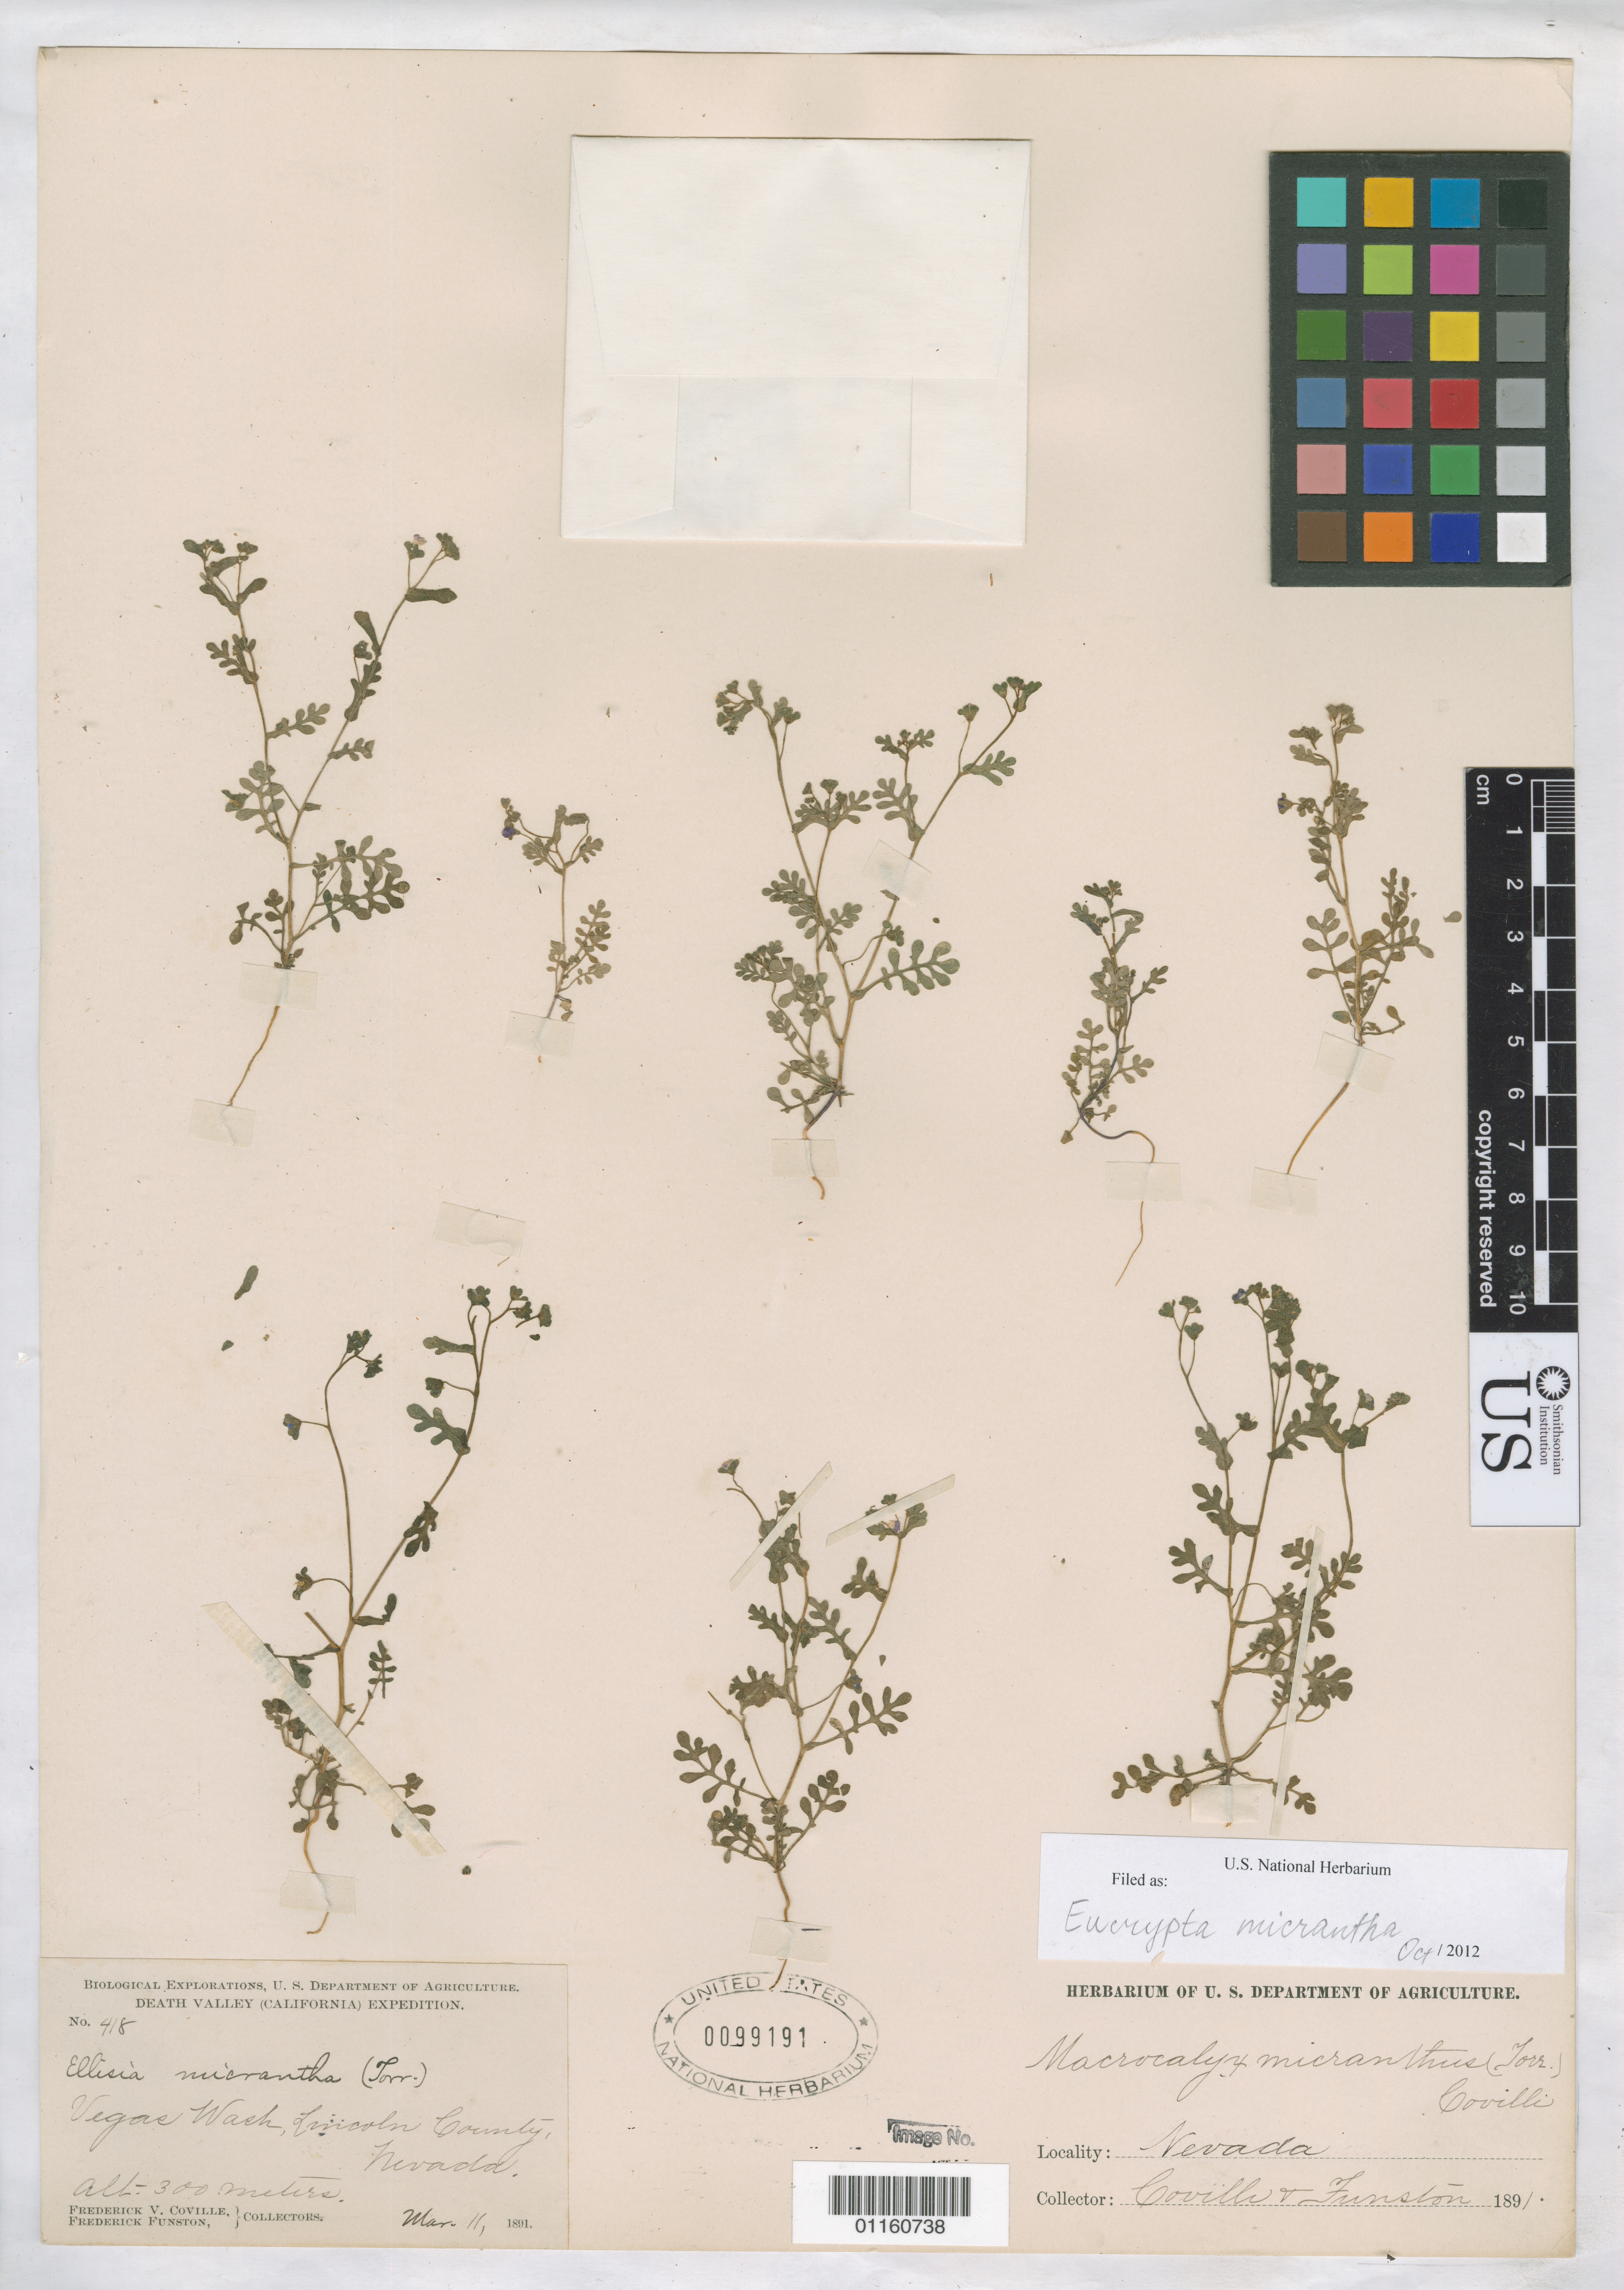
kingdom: Plantae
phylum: Tracheophyta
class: Magnoliopsida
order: Boraginales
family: Hydrophyllaceae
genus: Eucrypta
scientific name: Eucrypta micrantha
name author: (Torr.) A. Heller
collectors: F. V. Coville & F. Funston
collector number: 418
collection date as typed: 11 Mar 1891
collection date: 1891-03-11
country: United States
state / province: Nevada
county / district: Lincoln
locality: Vegas Wash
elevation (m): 300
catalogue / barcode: US 99191